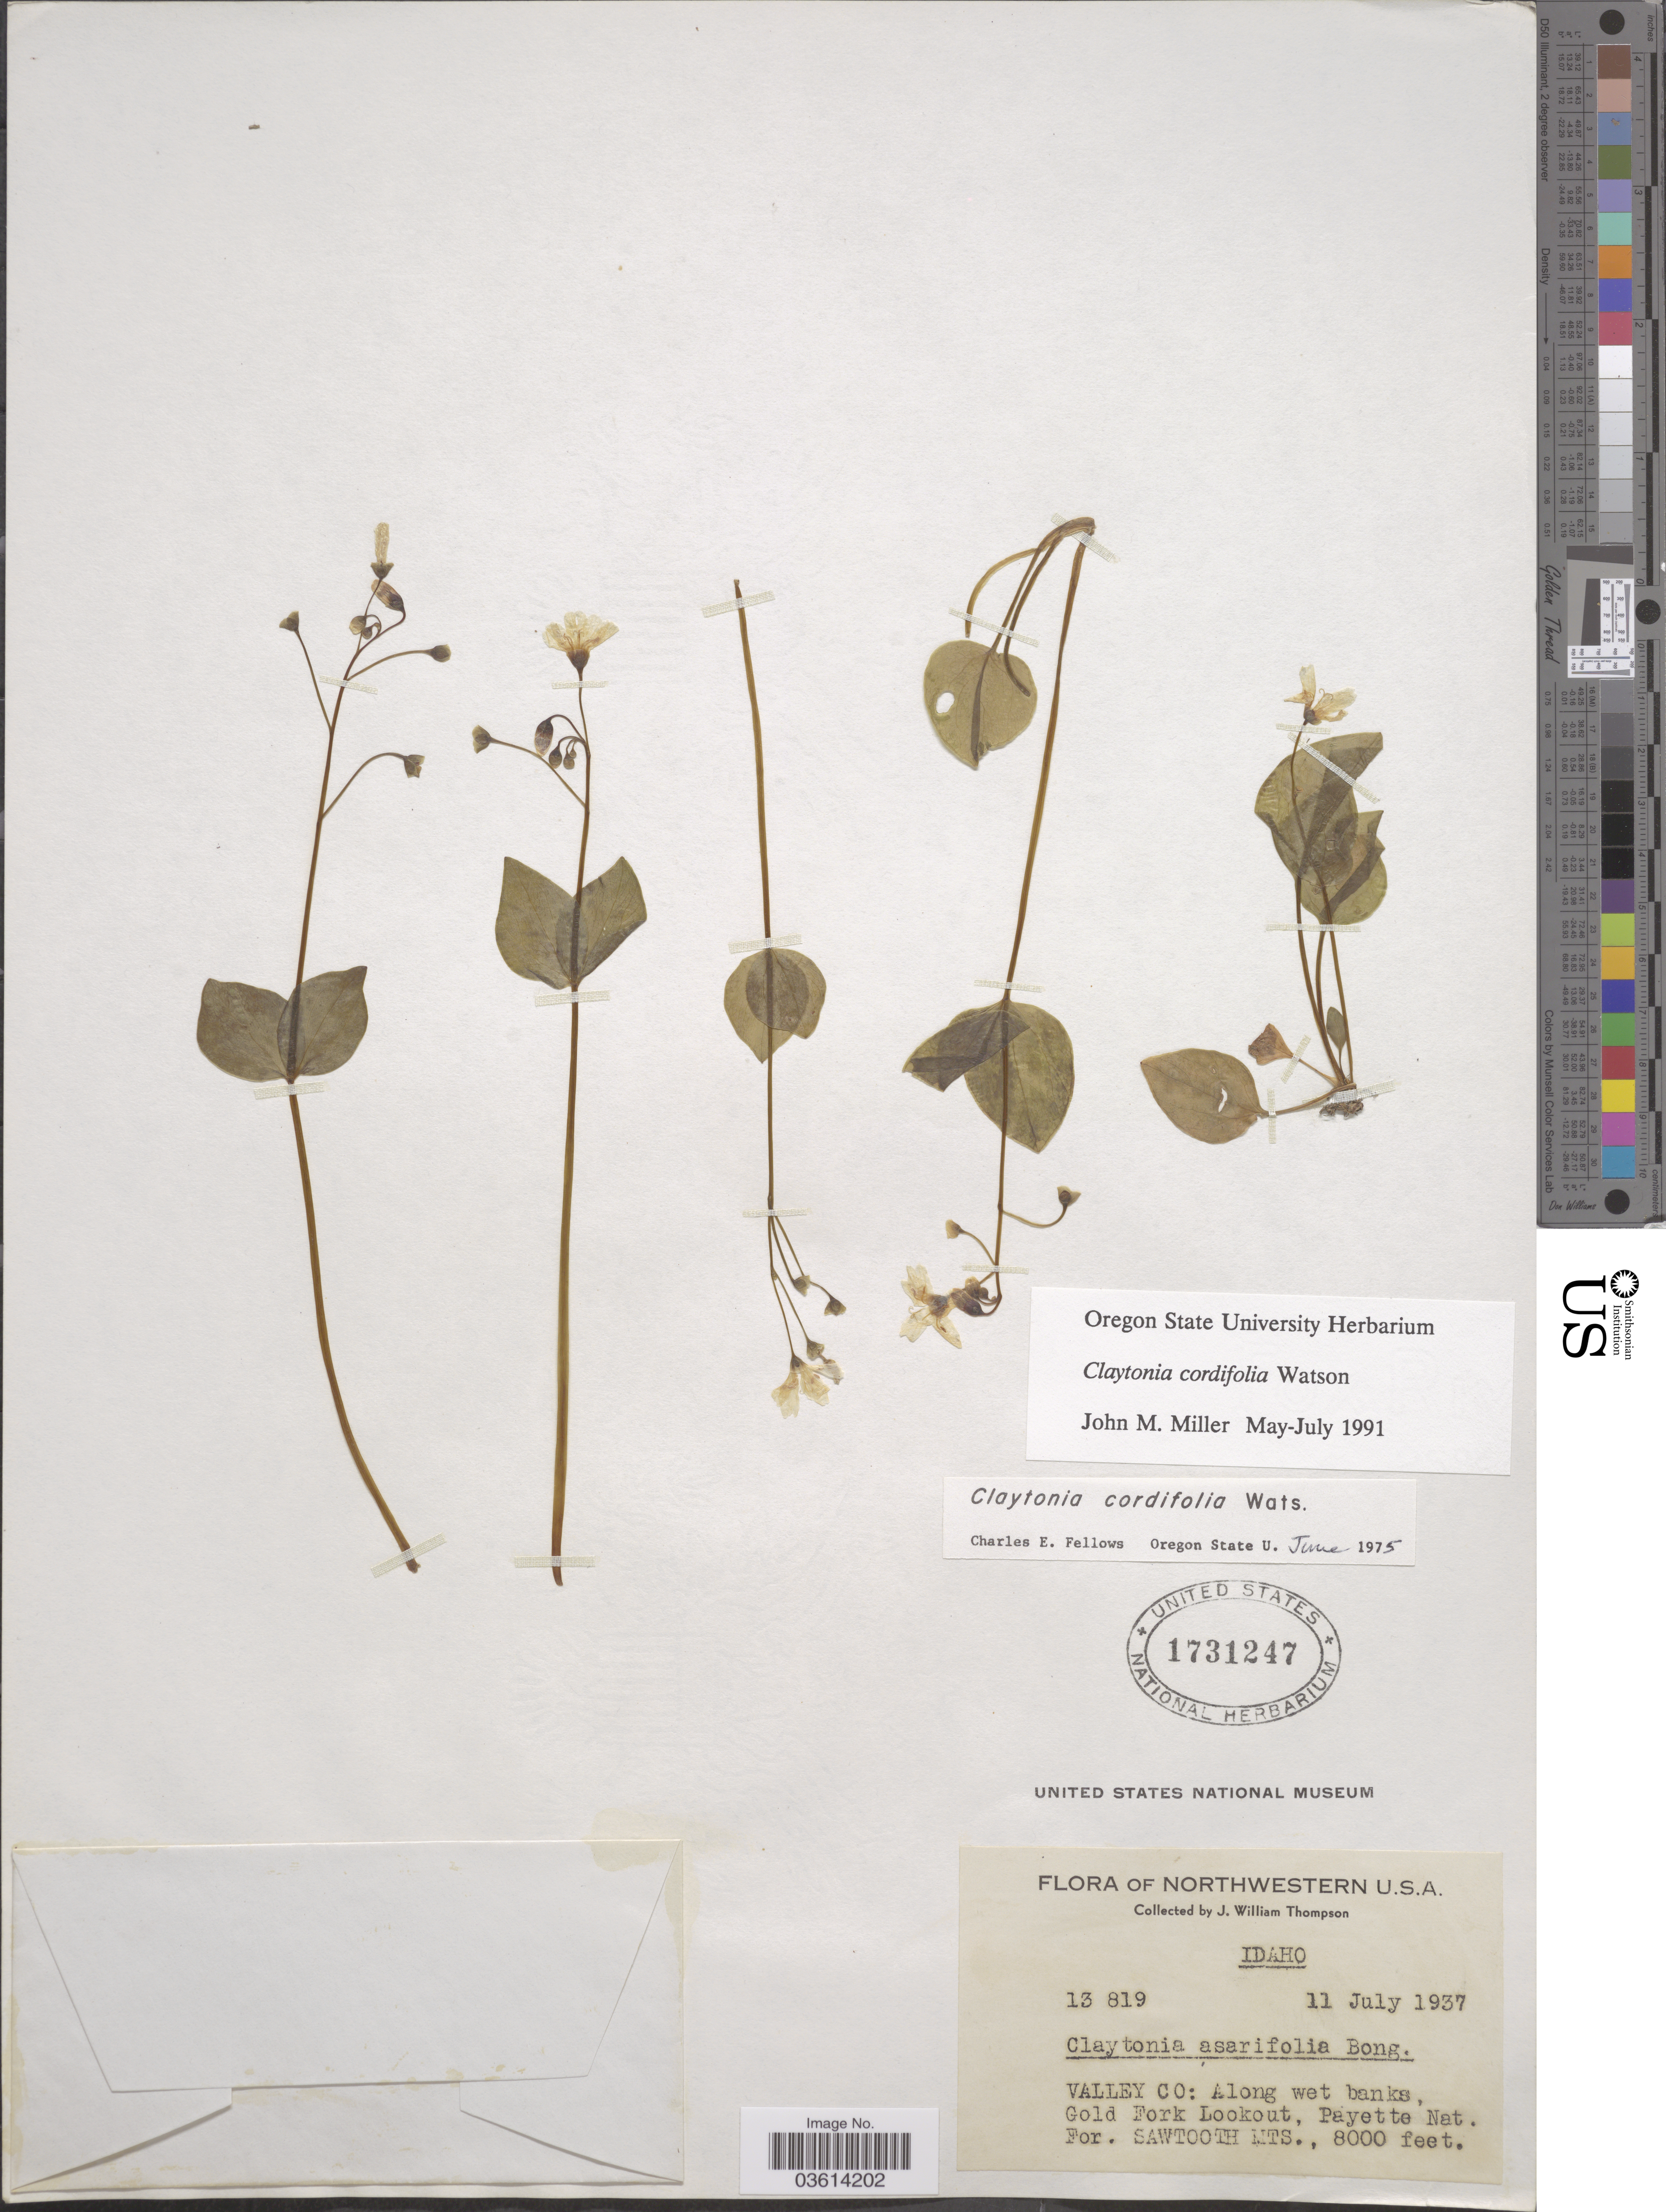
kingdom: Plantae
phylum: Tracheophyta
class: Magnoliopsida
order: Caryophyllales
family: Montiaceae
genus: Claytonia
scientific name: Claytonia cordifolia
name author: S. Watson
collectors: J. W. Thompson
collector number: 13819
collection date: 1937-07-11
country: United States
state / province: Idaho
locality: Northwestern U.S.A. Valley Co: Along wet banks, Gold Fork Lookout, Payette Nat. For. Sawtooth Mts.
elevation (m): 2438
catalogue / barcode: US 1731247